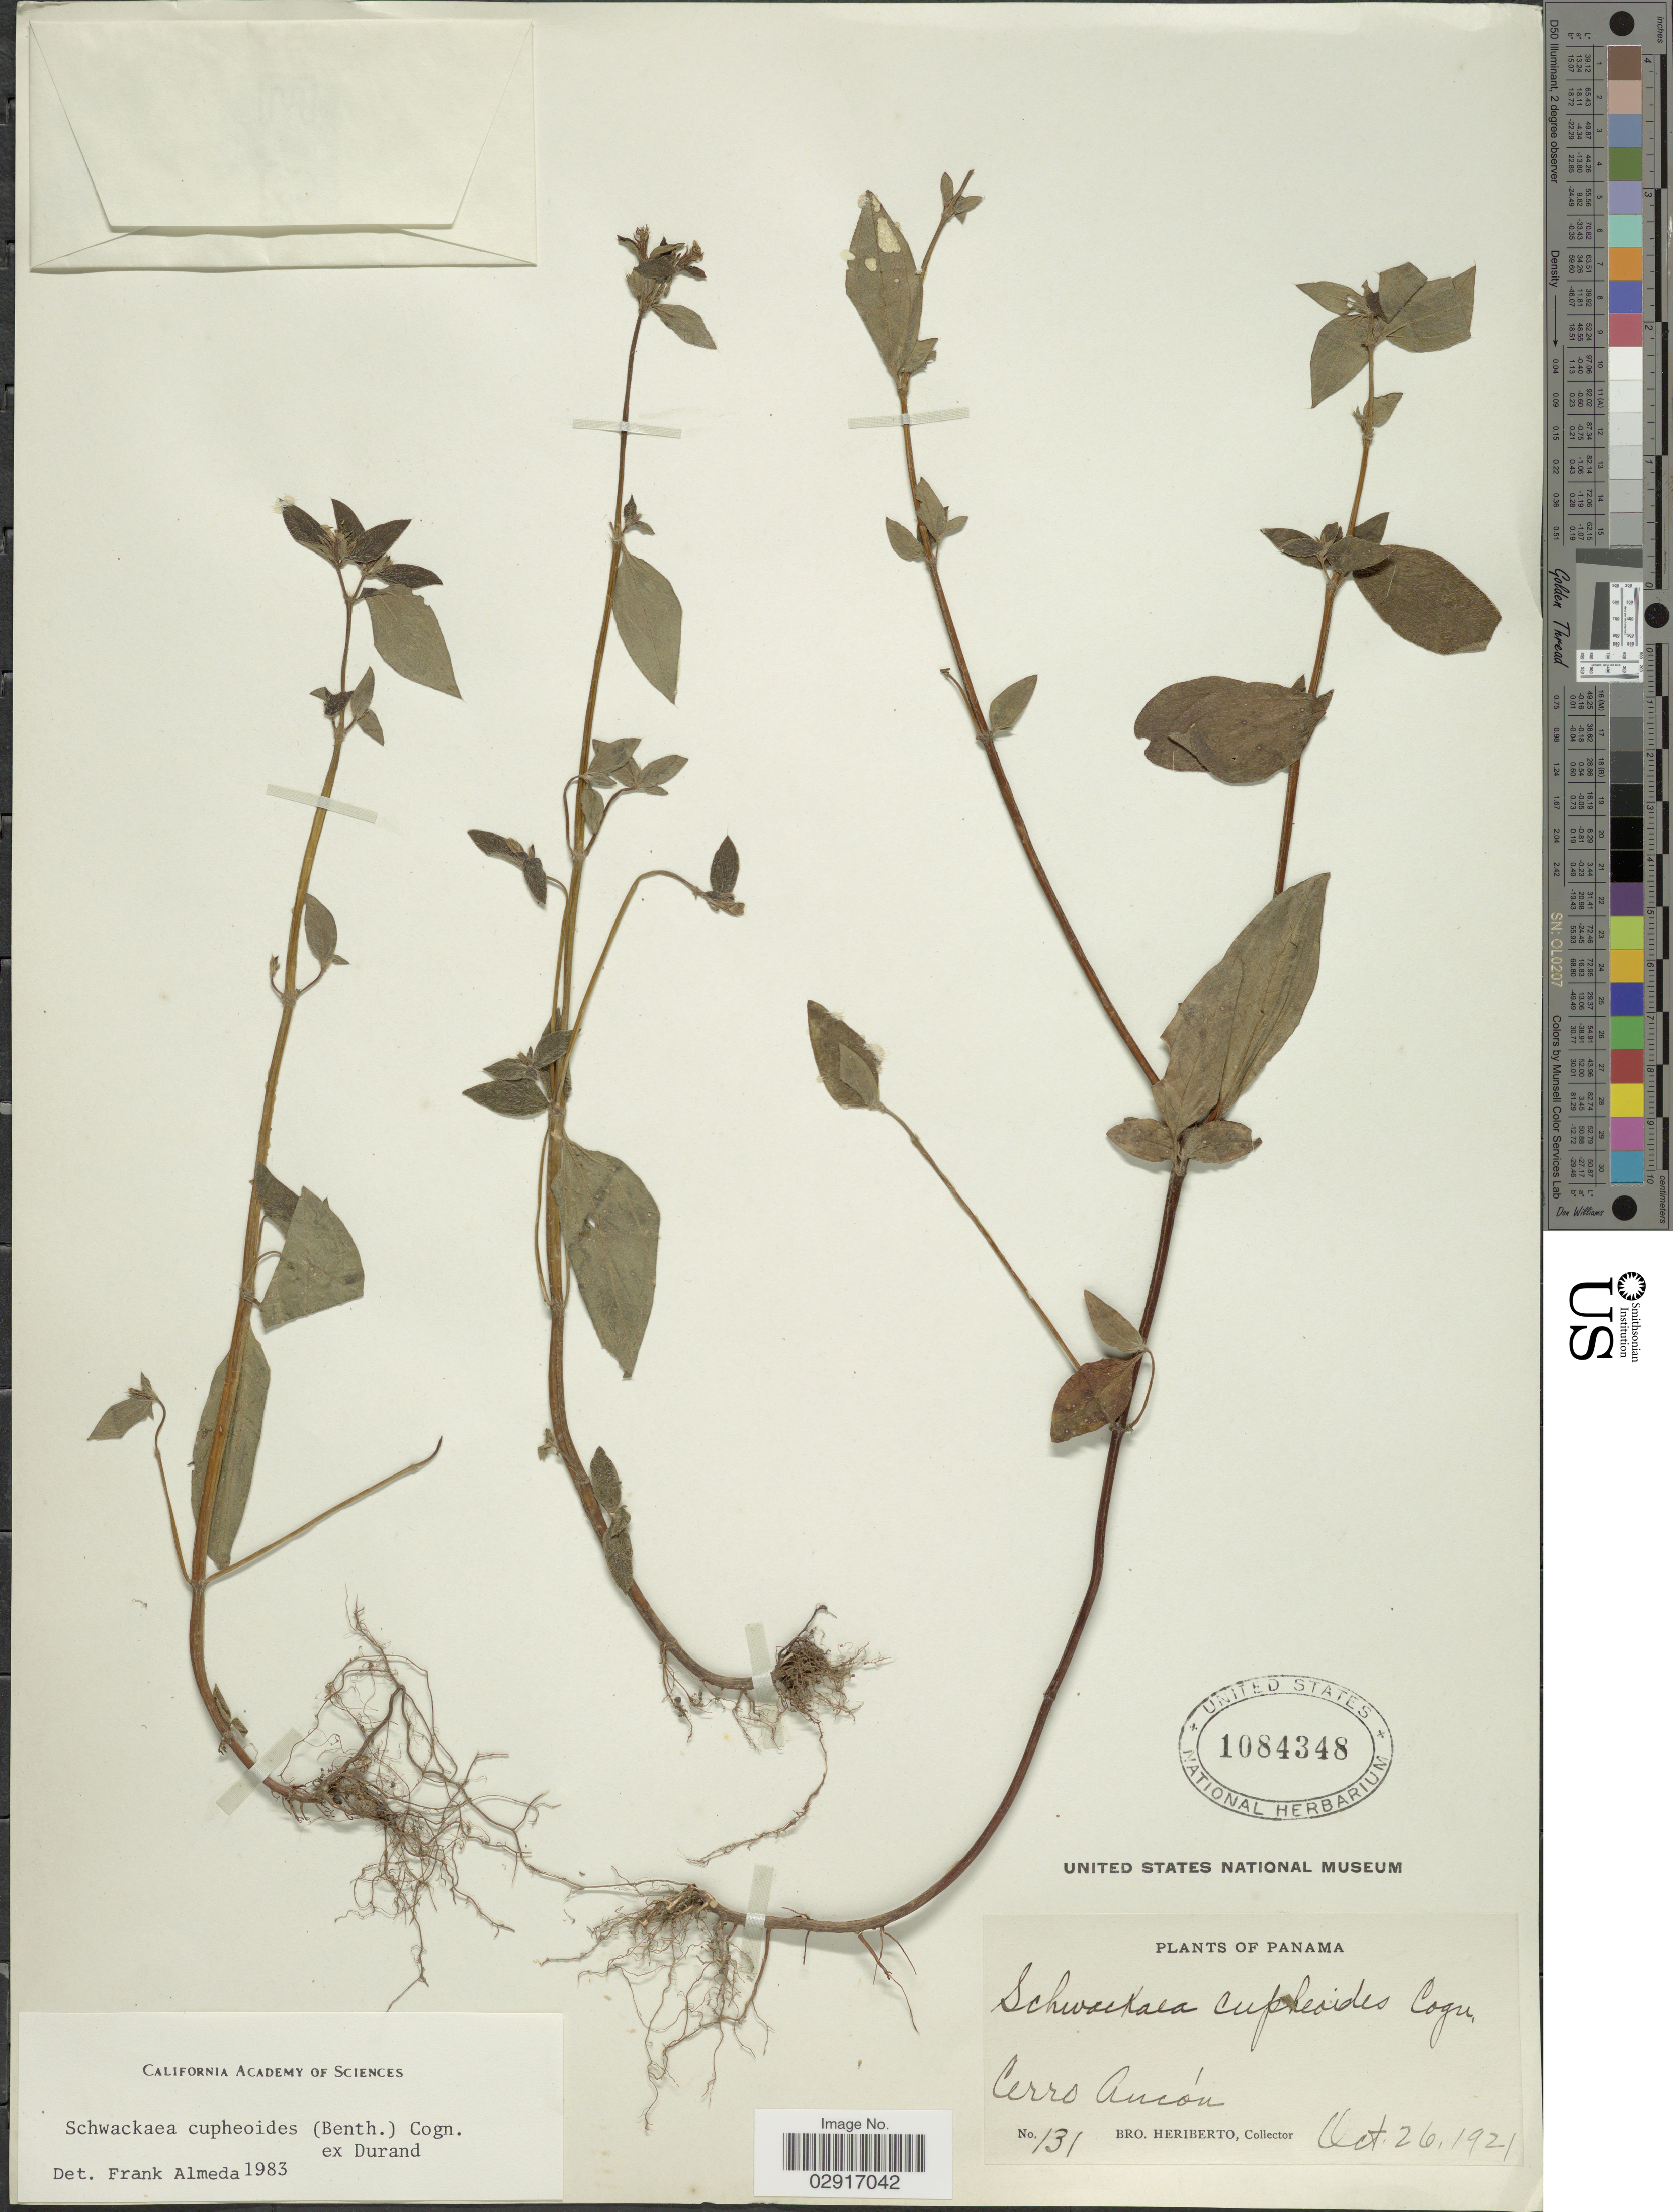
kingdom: Plantae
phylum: Tracheophyta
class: Magnoliopsida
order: Myrtales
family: Melastomataceae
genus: Schwackaea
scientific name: Schwackaea cupheoides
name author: (Benth.) Cogn.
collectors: B. Heriberto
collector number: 131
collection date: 1921-10-26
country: Panama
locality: Cerro Ancón.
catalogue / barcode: US 1084348